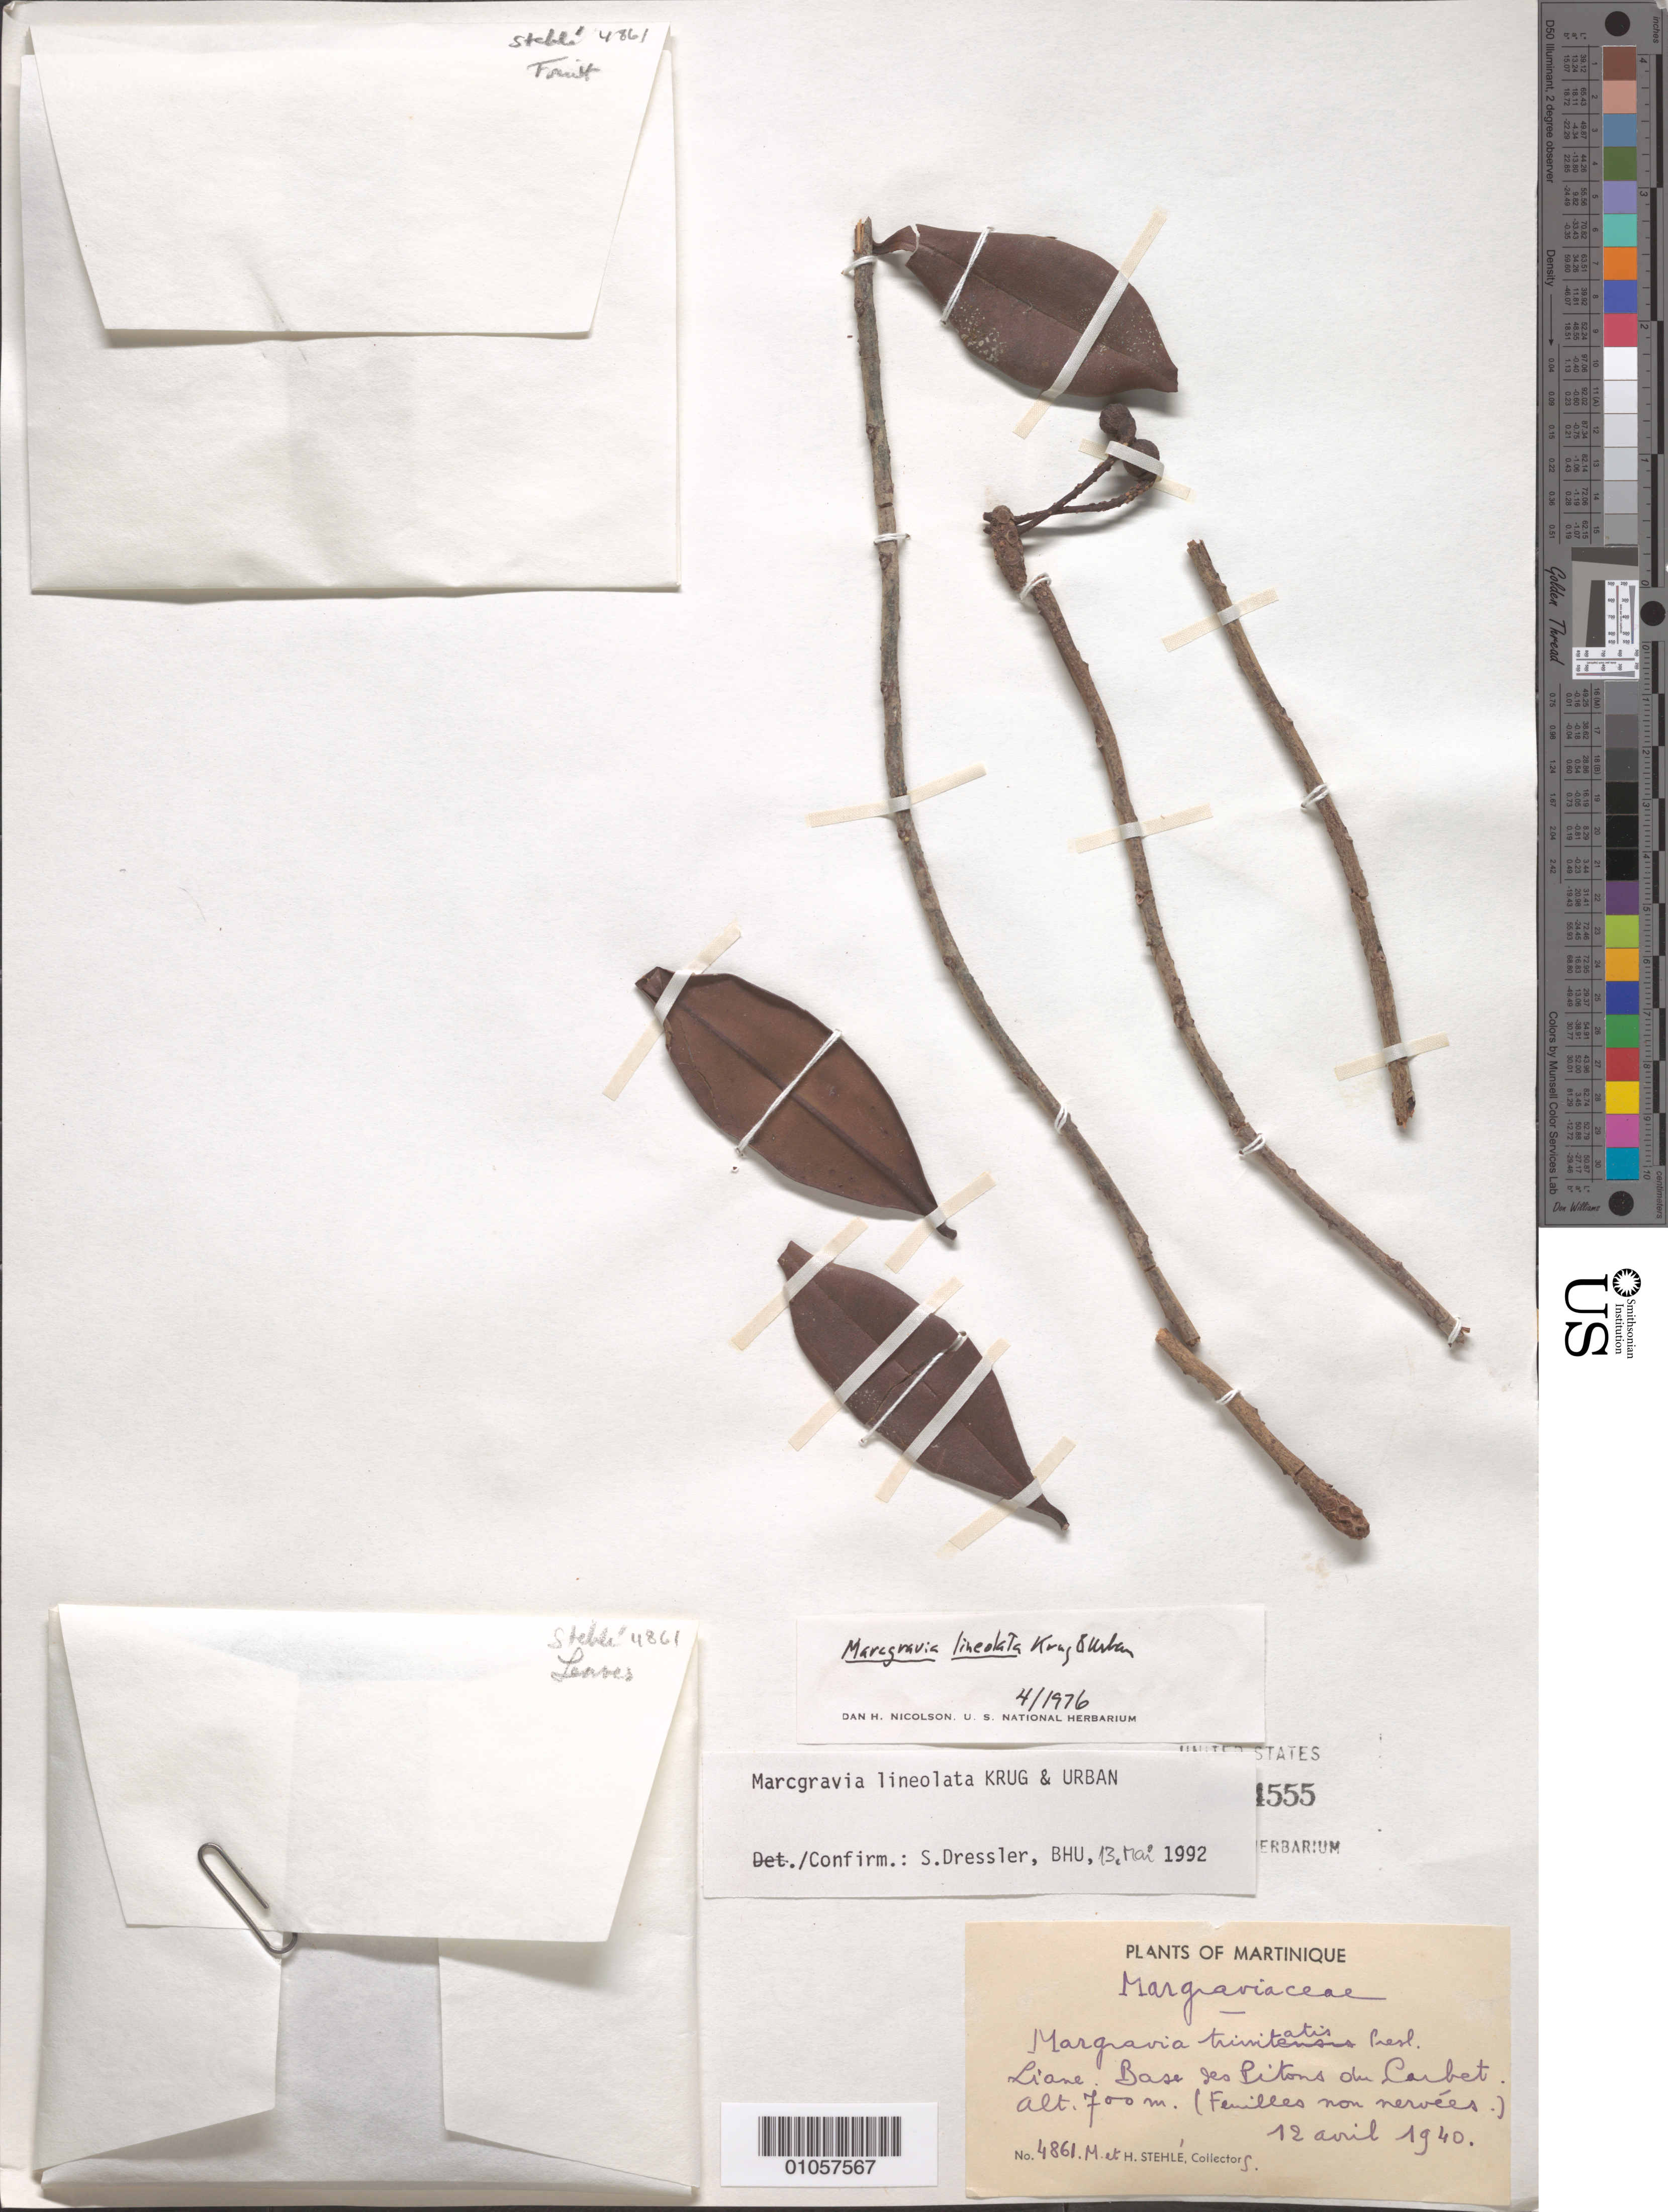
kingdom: Plantae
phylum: Tracheophyta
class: Magnoliopsida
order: Ericales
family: Marcgraviaceae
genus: Marcgravia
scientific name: Marcgravia lineolata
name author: Krug & Urb.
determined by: Dressler, S., (FR), Forschungsinstitut Und Naturmuseum Senckenberg (GERMANY)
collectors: H. Stehlé & M. Stehlé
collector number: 4861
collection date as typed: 12 Apr 1940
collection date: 1940-04-12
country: Martinique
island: Martinique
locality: Piton du Carbet base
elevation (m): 700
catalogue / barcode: US 2444555